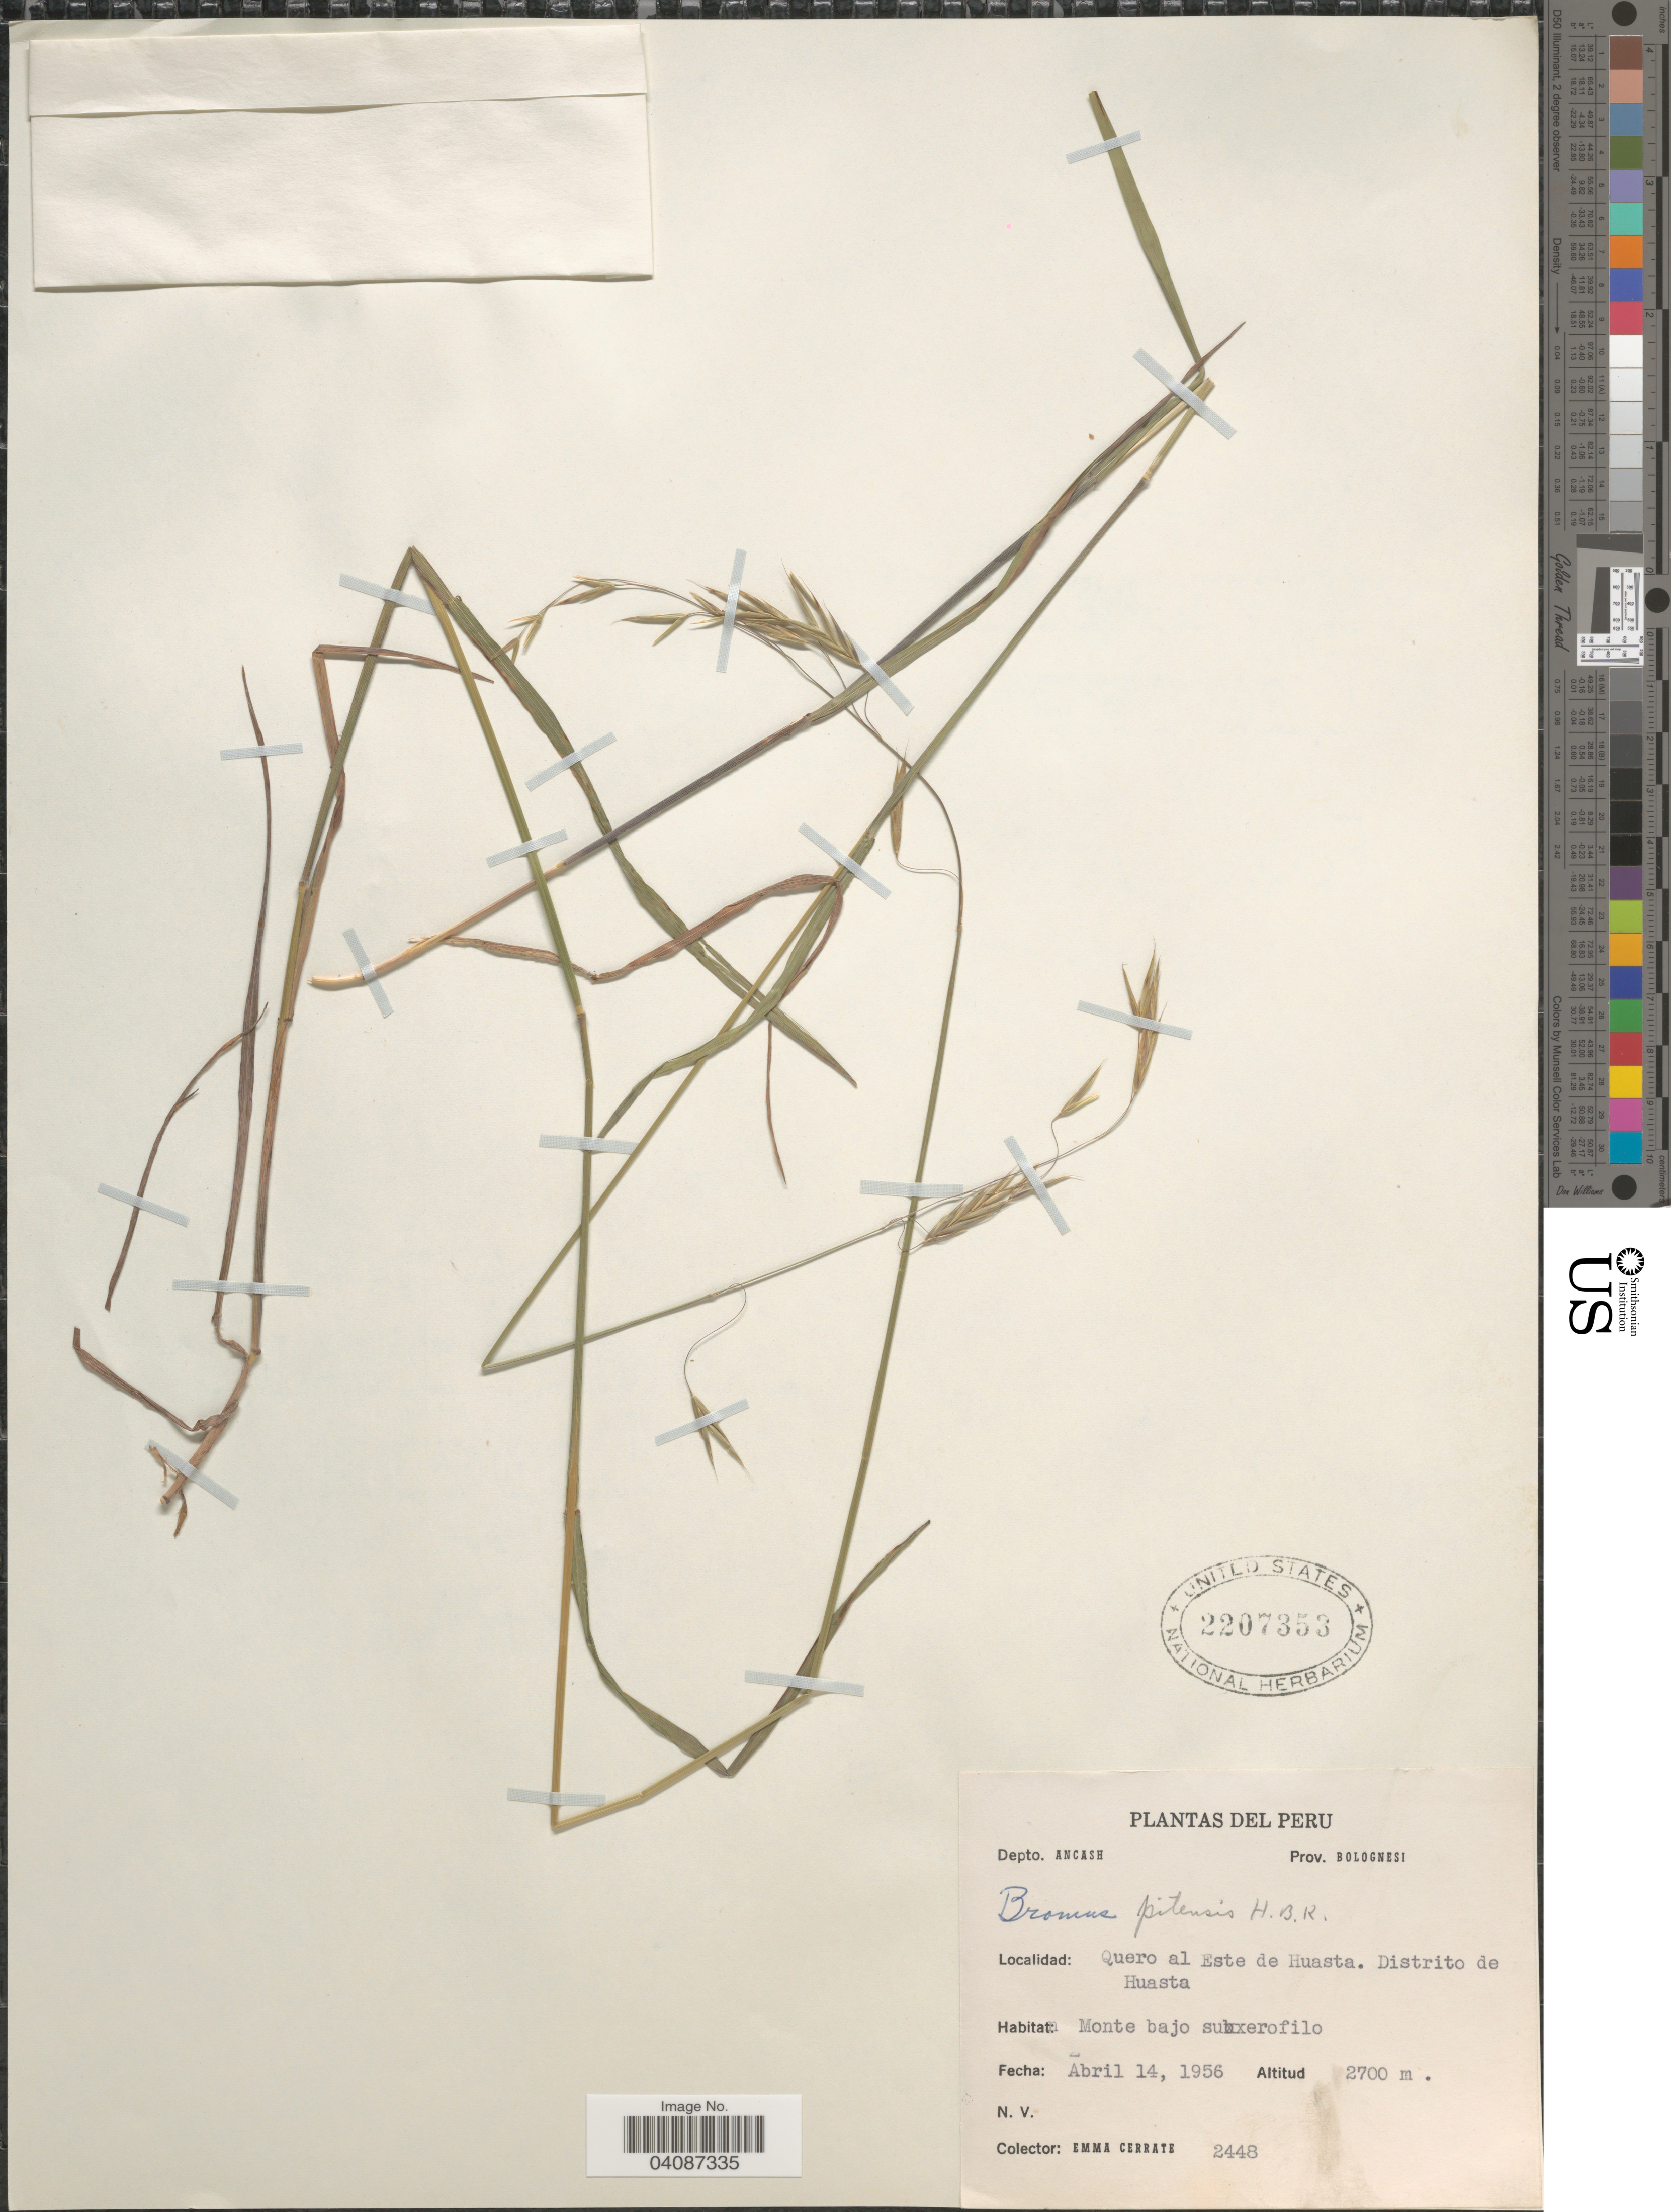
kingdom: Plantae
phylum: Tracheophyta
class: Liliopsida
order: Poales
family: Poaceae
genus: Bromus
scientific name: Bromus pitensis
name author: Kunth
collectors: E. Cerrate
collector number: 2448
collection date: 1956-04-14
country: Peru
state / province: Ancash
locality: Depto. Ancash. Prov. Bolognesi. Quero al Este de Huasta. Distrito de Huasta.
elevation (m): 2700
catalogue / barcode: US 2207353